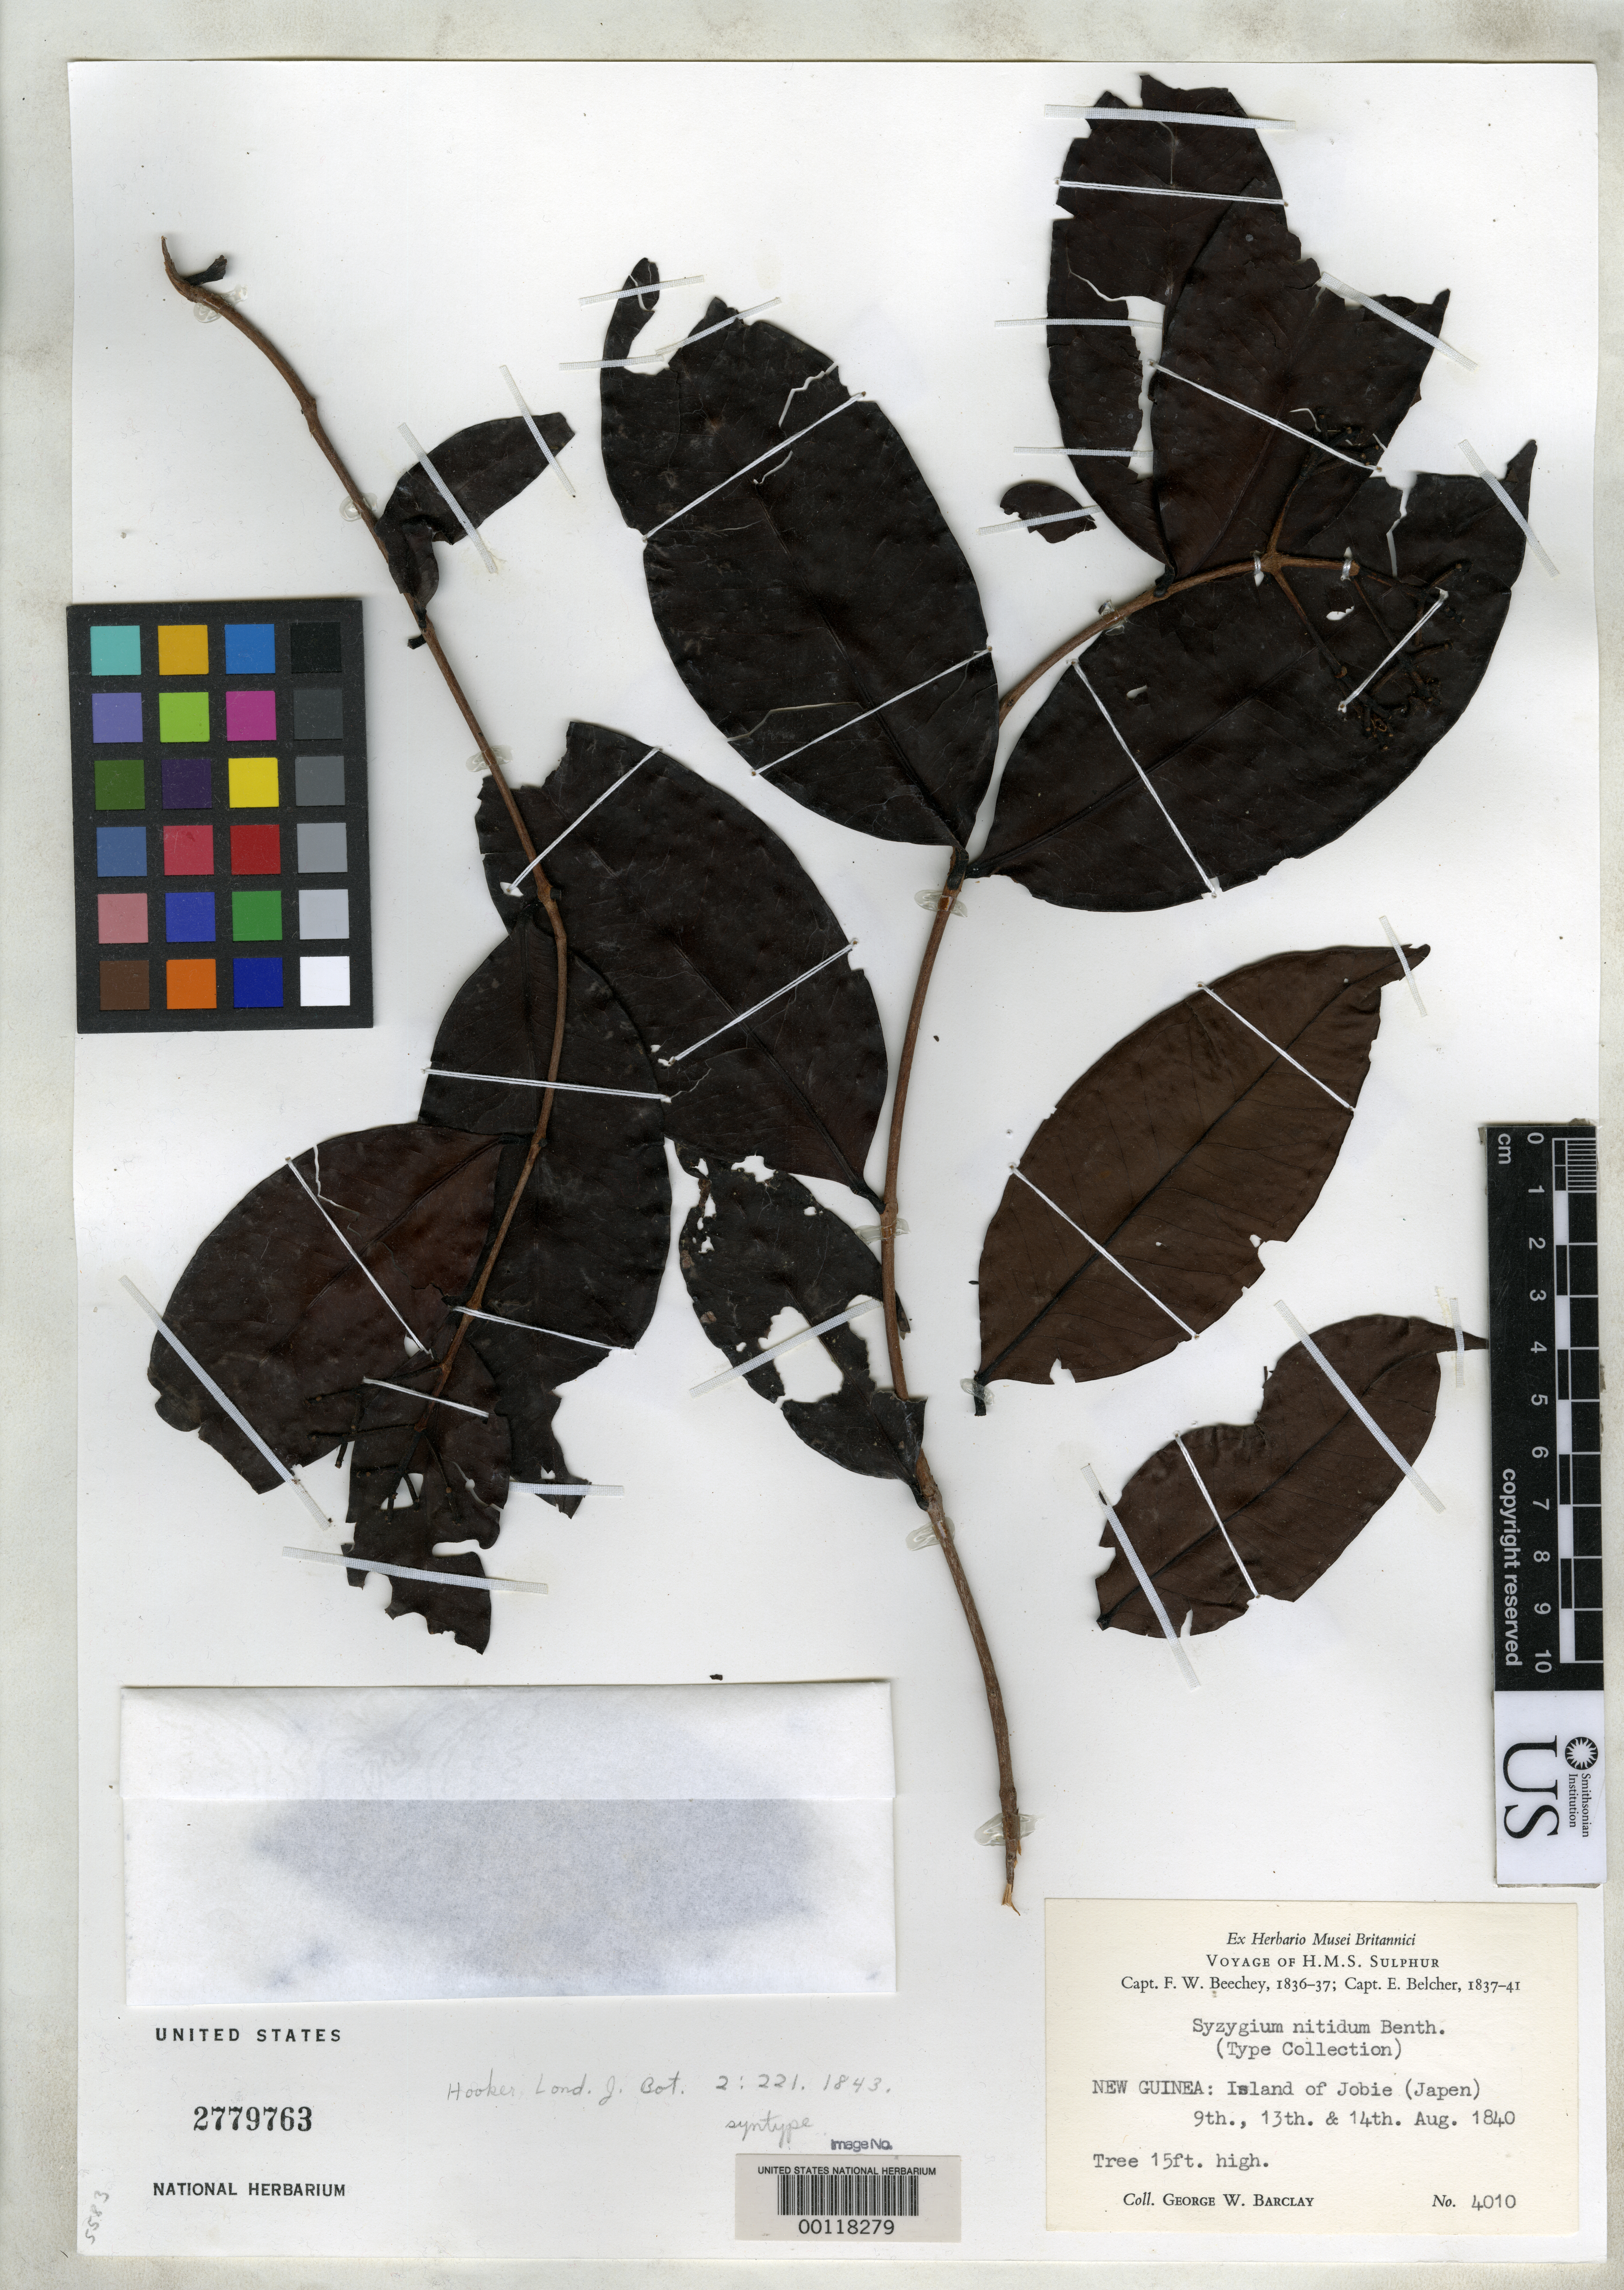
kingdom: Plantae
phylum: Tracheophyta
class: Magnoliopsida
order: Myrtales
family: Myrtaceae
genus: Syzygium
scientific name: Syzygium nitidum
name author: Benth.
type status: Syntype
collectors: G. W. Barclay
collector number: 4010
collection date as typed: Aug 1840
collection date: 1840-08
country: Papua New Guinea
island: Jobie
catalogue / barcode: US 2779763